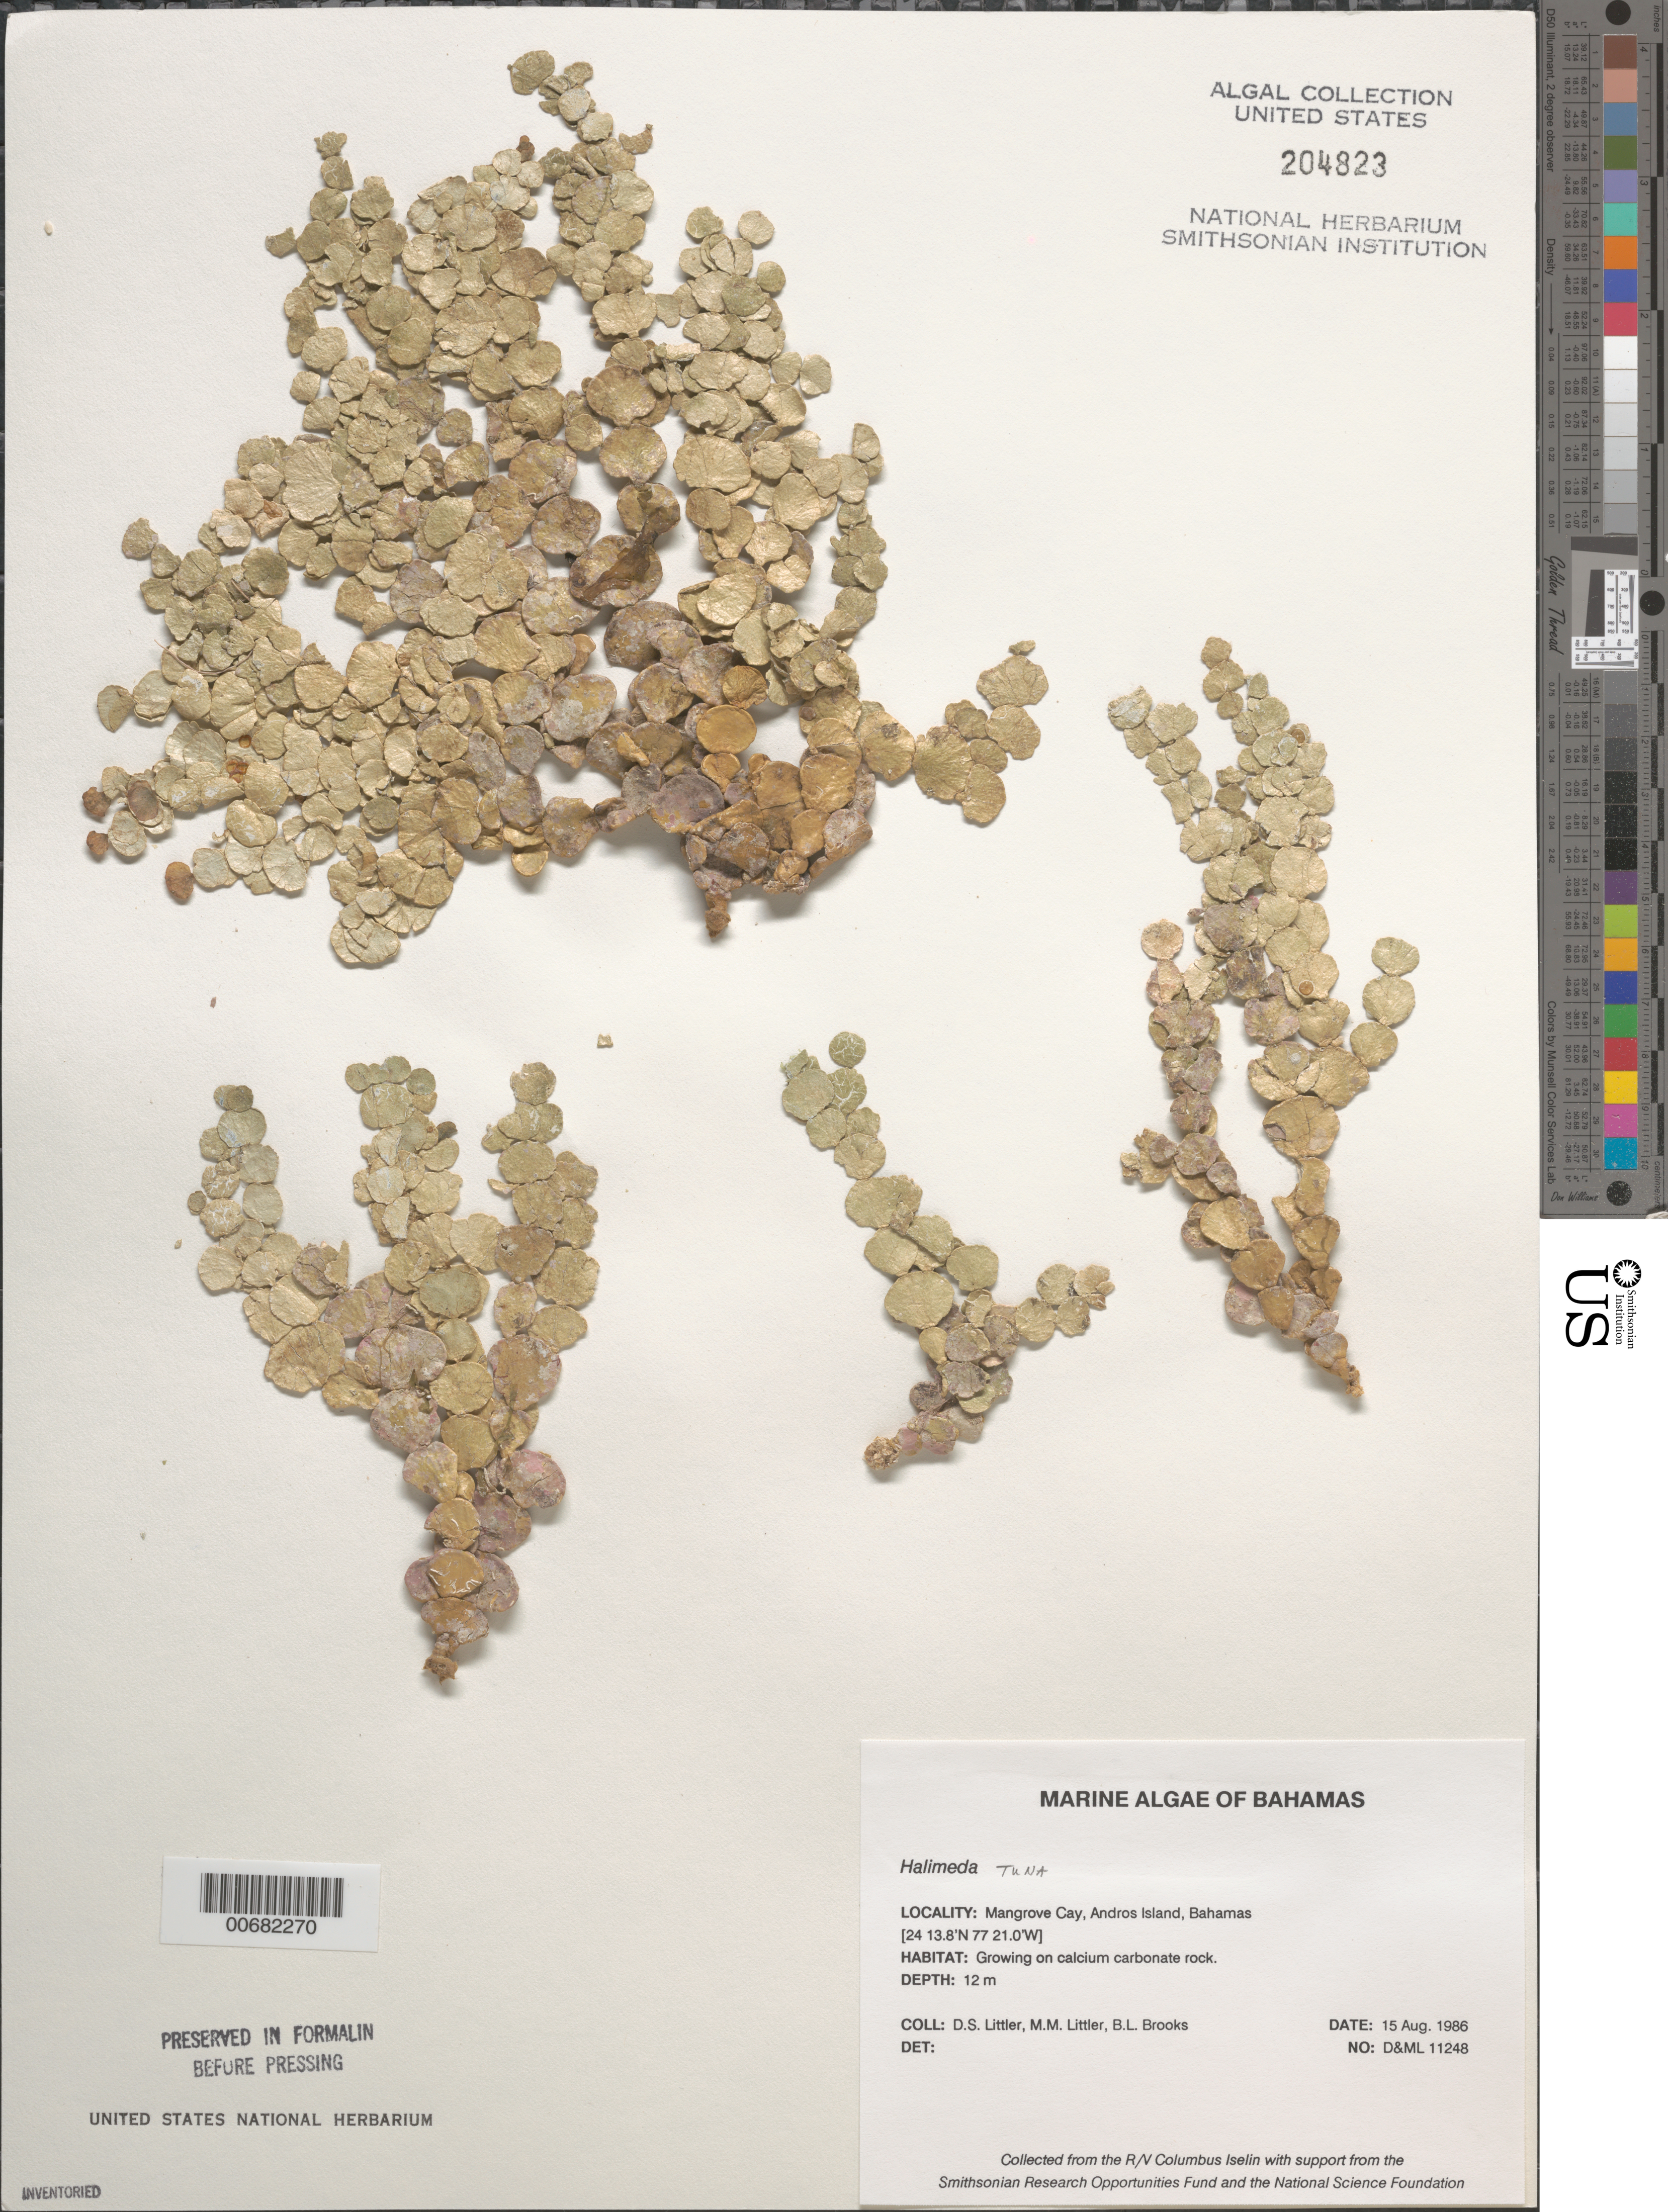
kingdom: Plantae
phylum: Chlorophyta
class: Ulvophyceae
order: Bryopsidales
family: Halimedaceae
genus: Halimeda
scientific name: Halimeda tuna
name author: (J. Ellis & Sol.) J.V.Lamouroux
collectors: D. S. Littler, M. M. Littler & B. Brooks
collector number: D&ML 11248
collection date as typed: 15 Aug 1986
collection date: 1986-08-15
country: Bahamas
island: Mangrove Cay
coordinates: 24 13.8' N, 77 21.0' W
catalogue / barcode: US 204823